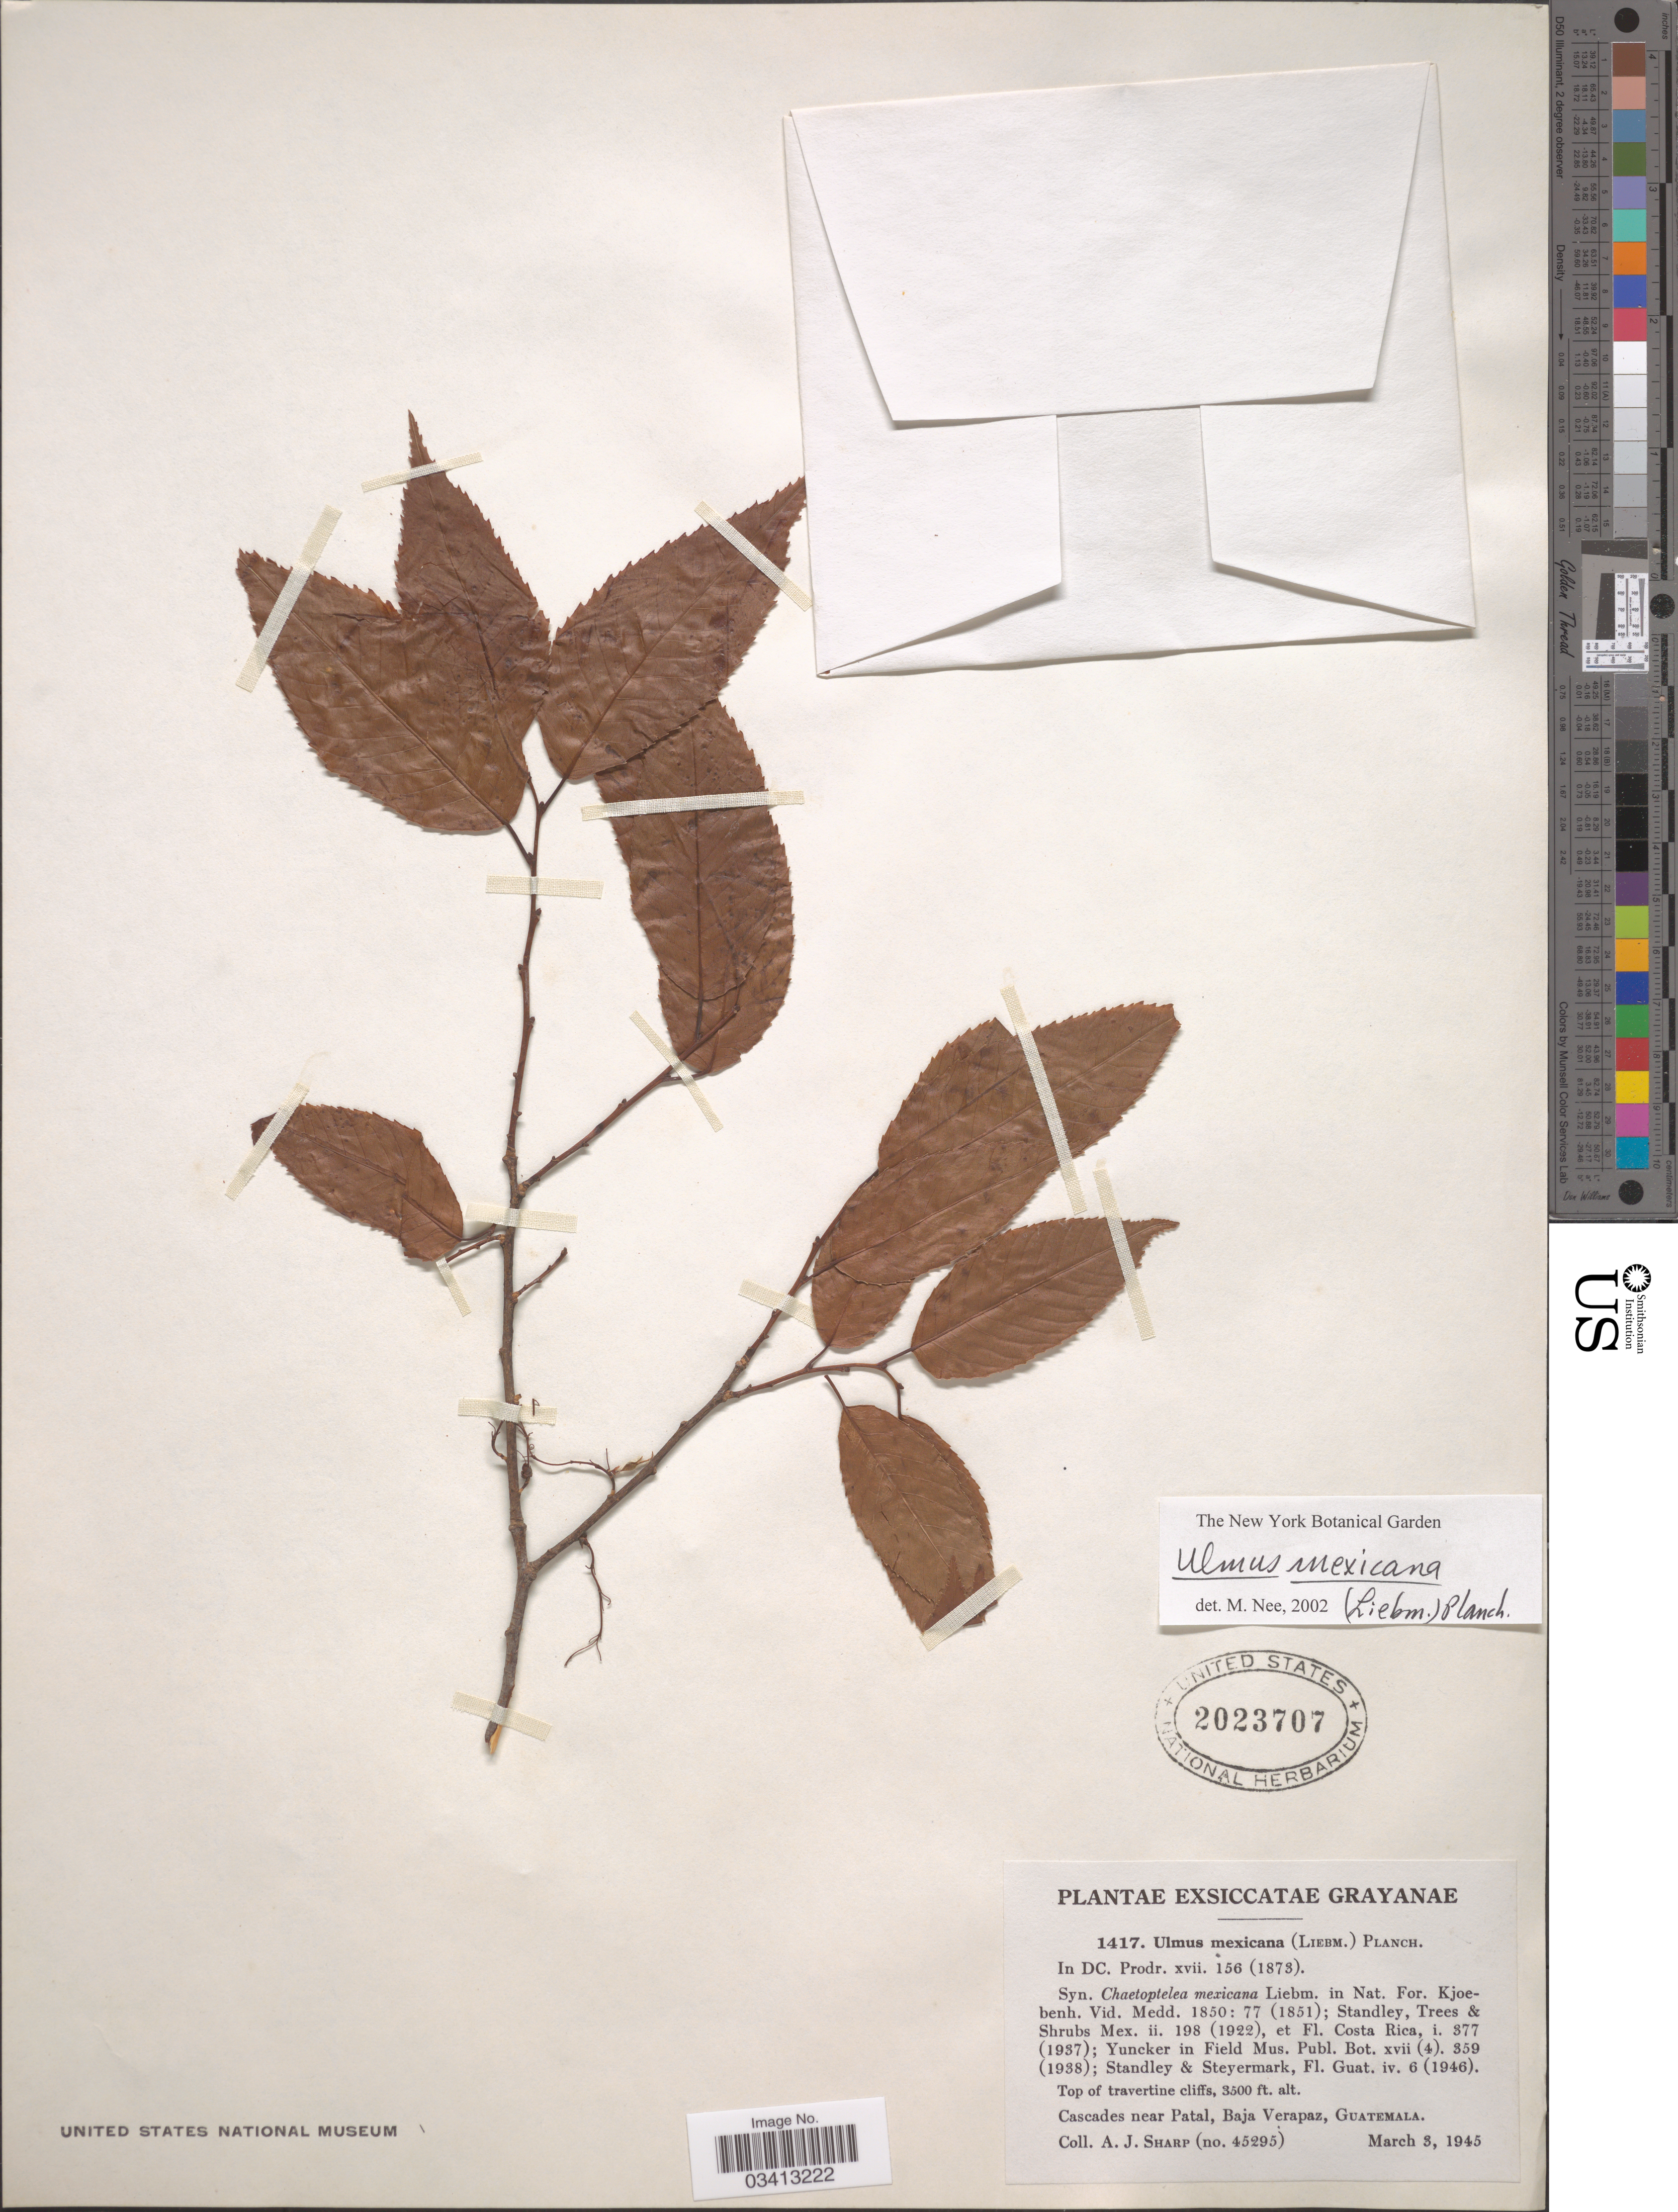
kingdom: Plantae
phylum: Tracheophyta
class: Magnoliopsida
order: Rosales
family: Ulmaceae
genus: Ulmus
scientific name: Ulmus mexicana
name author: (Liebm.) Planch.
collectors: A. J. Sharp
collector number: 45295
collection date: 1945-03-03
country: Guatemala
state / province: Baja Verapaz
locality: Top of travertine cliffs. Cascades near Patal.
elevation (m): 1067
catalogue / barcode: US 2023707